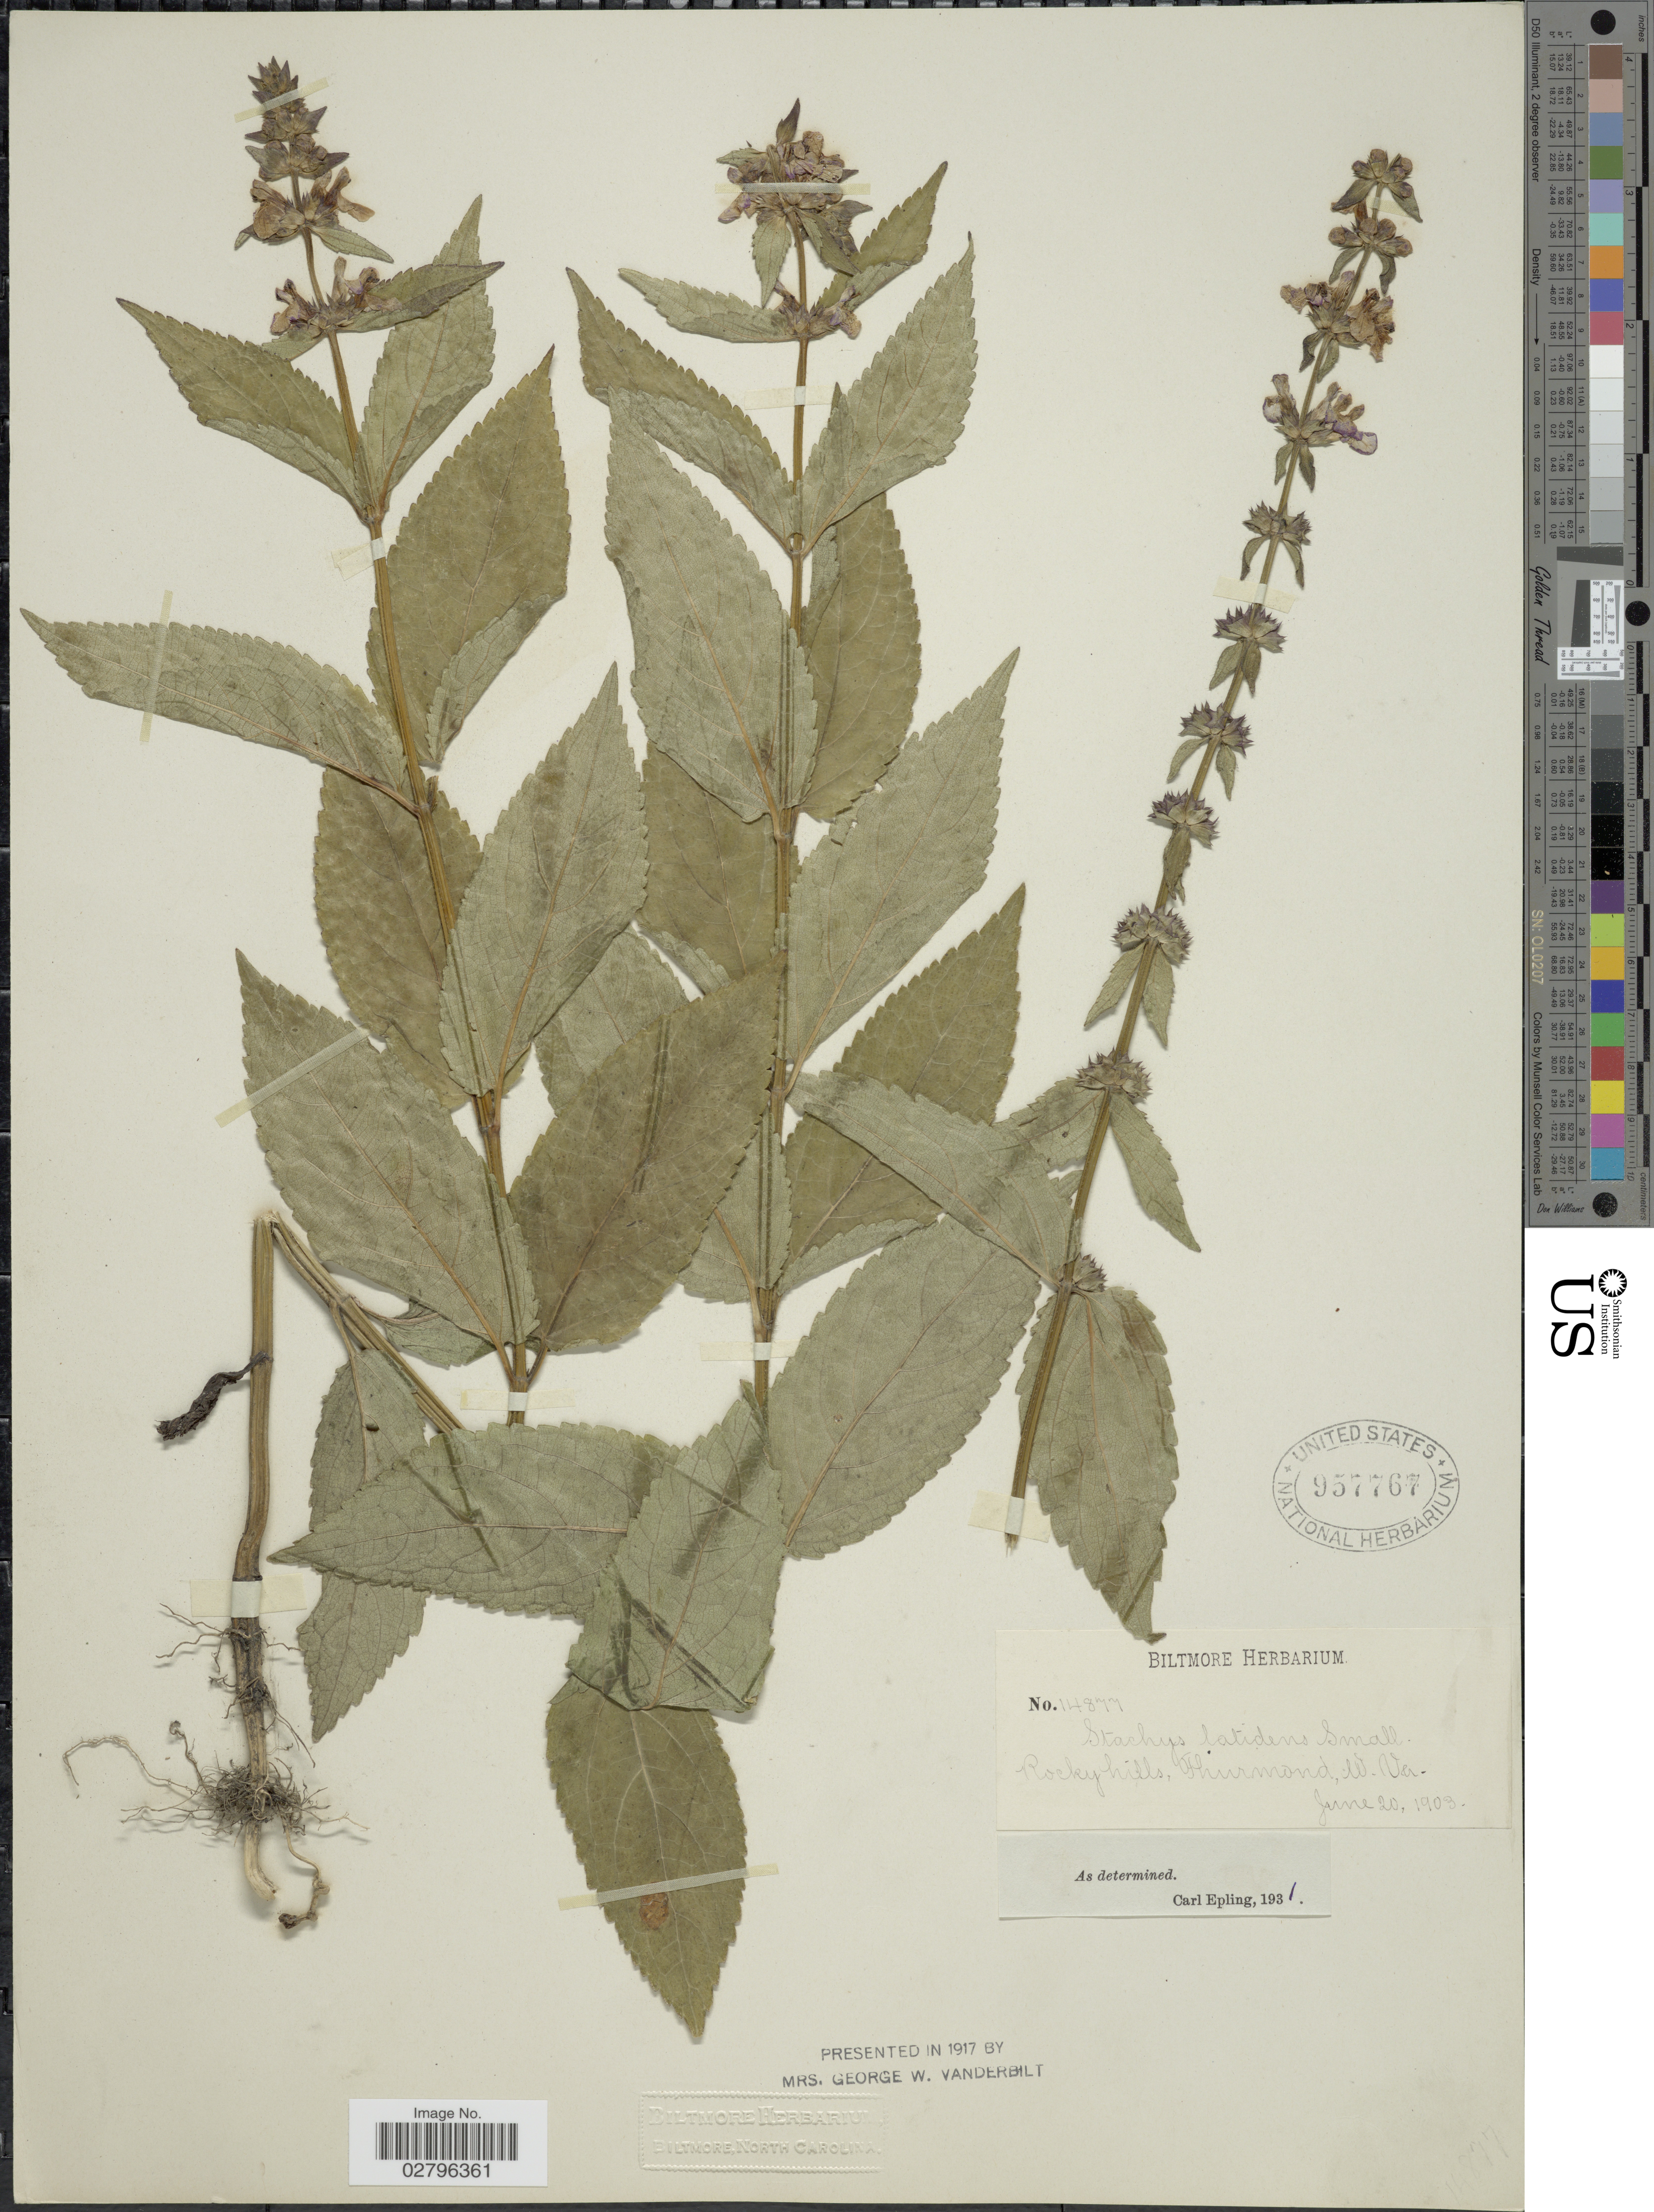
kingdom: Plantae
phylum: Tracheophyta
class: Magnoliopsida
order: Lamiales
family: Lamiaceae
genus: Stachys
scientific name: Stachys latidens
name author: Small in Britton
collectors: ex herb. Biltmore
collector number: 14877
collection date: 1903-06-20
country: United States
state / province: West Virginia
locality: Rocky hills, Thurmond.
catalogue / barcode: US 957767